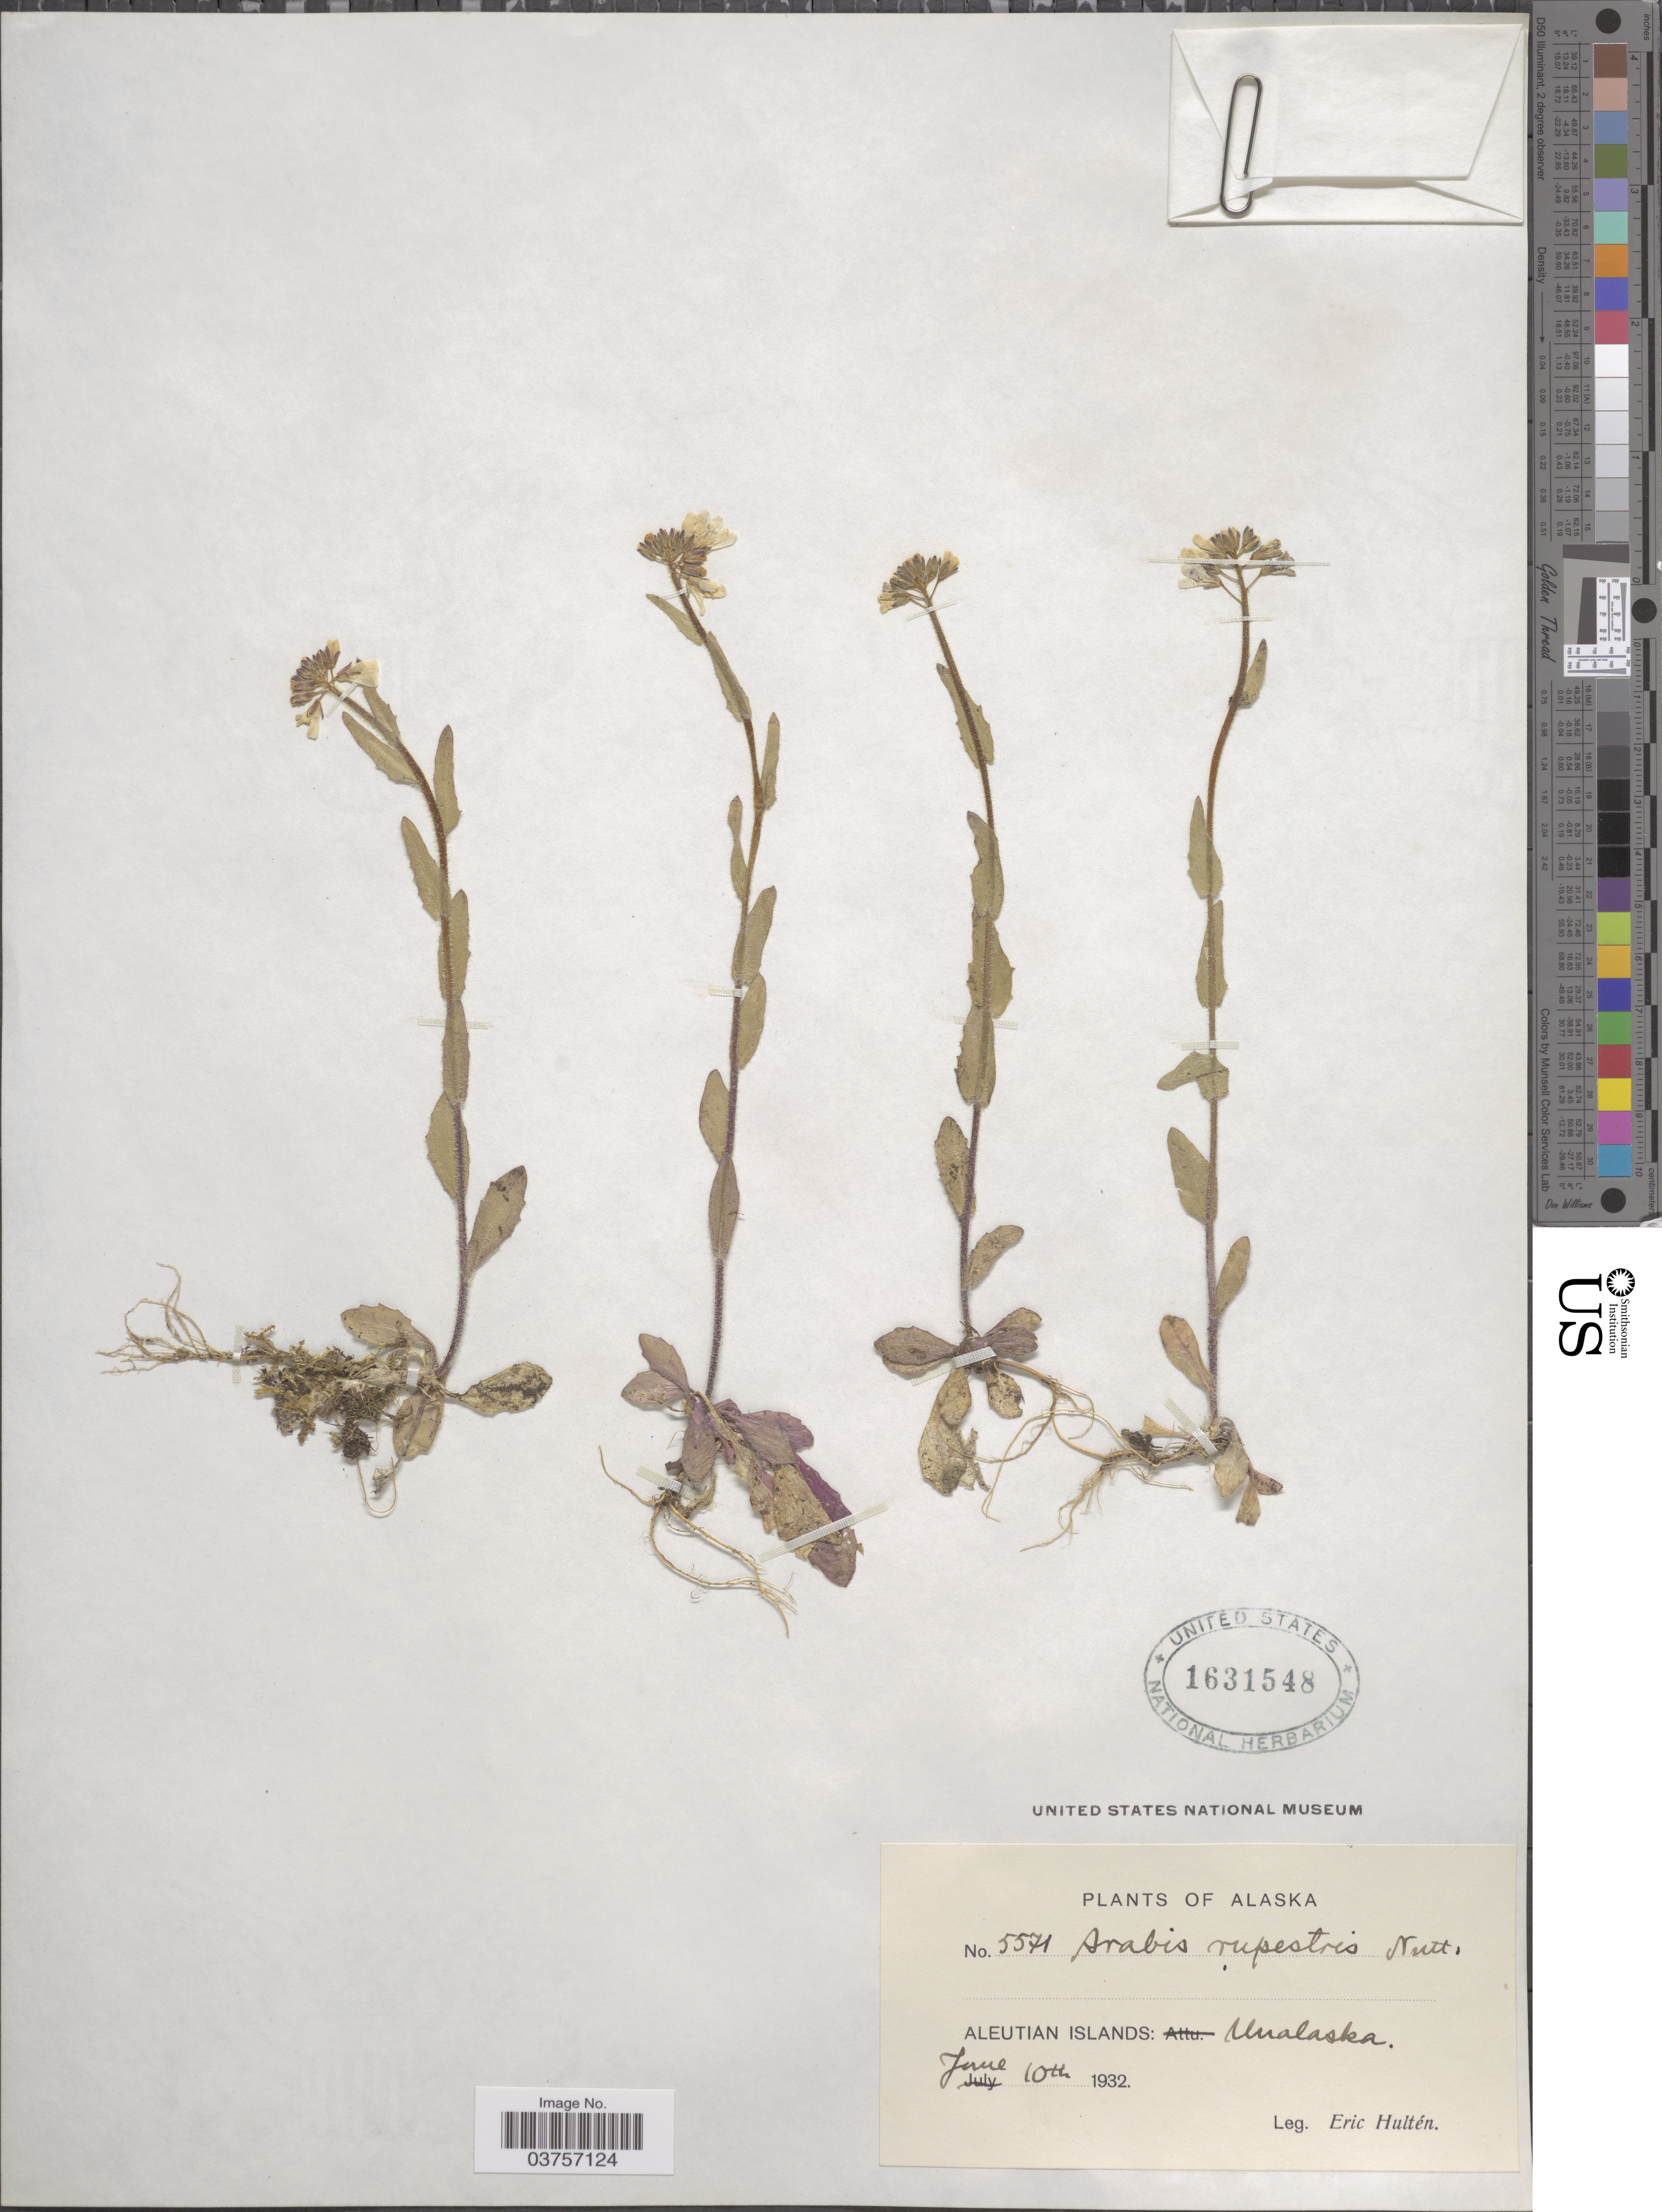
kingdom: Plantae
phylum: Tracheophyta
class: Magnoliopsida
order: Brassicales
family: Brassicaceae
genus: Arabis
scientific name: Arabis hirsuta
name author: (L.) Scop.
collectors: E. G. Hultén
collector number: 5571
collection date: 1932-06-10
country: United States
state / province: Alaska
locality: Aleutian Islands: Unalaska.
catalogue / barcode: US 1631548